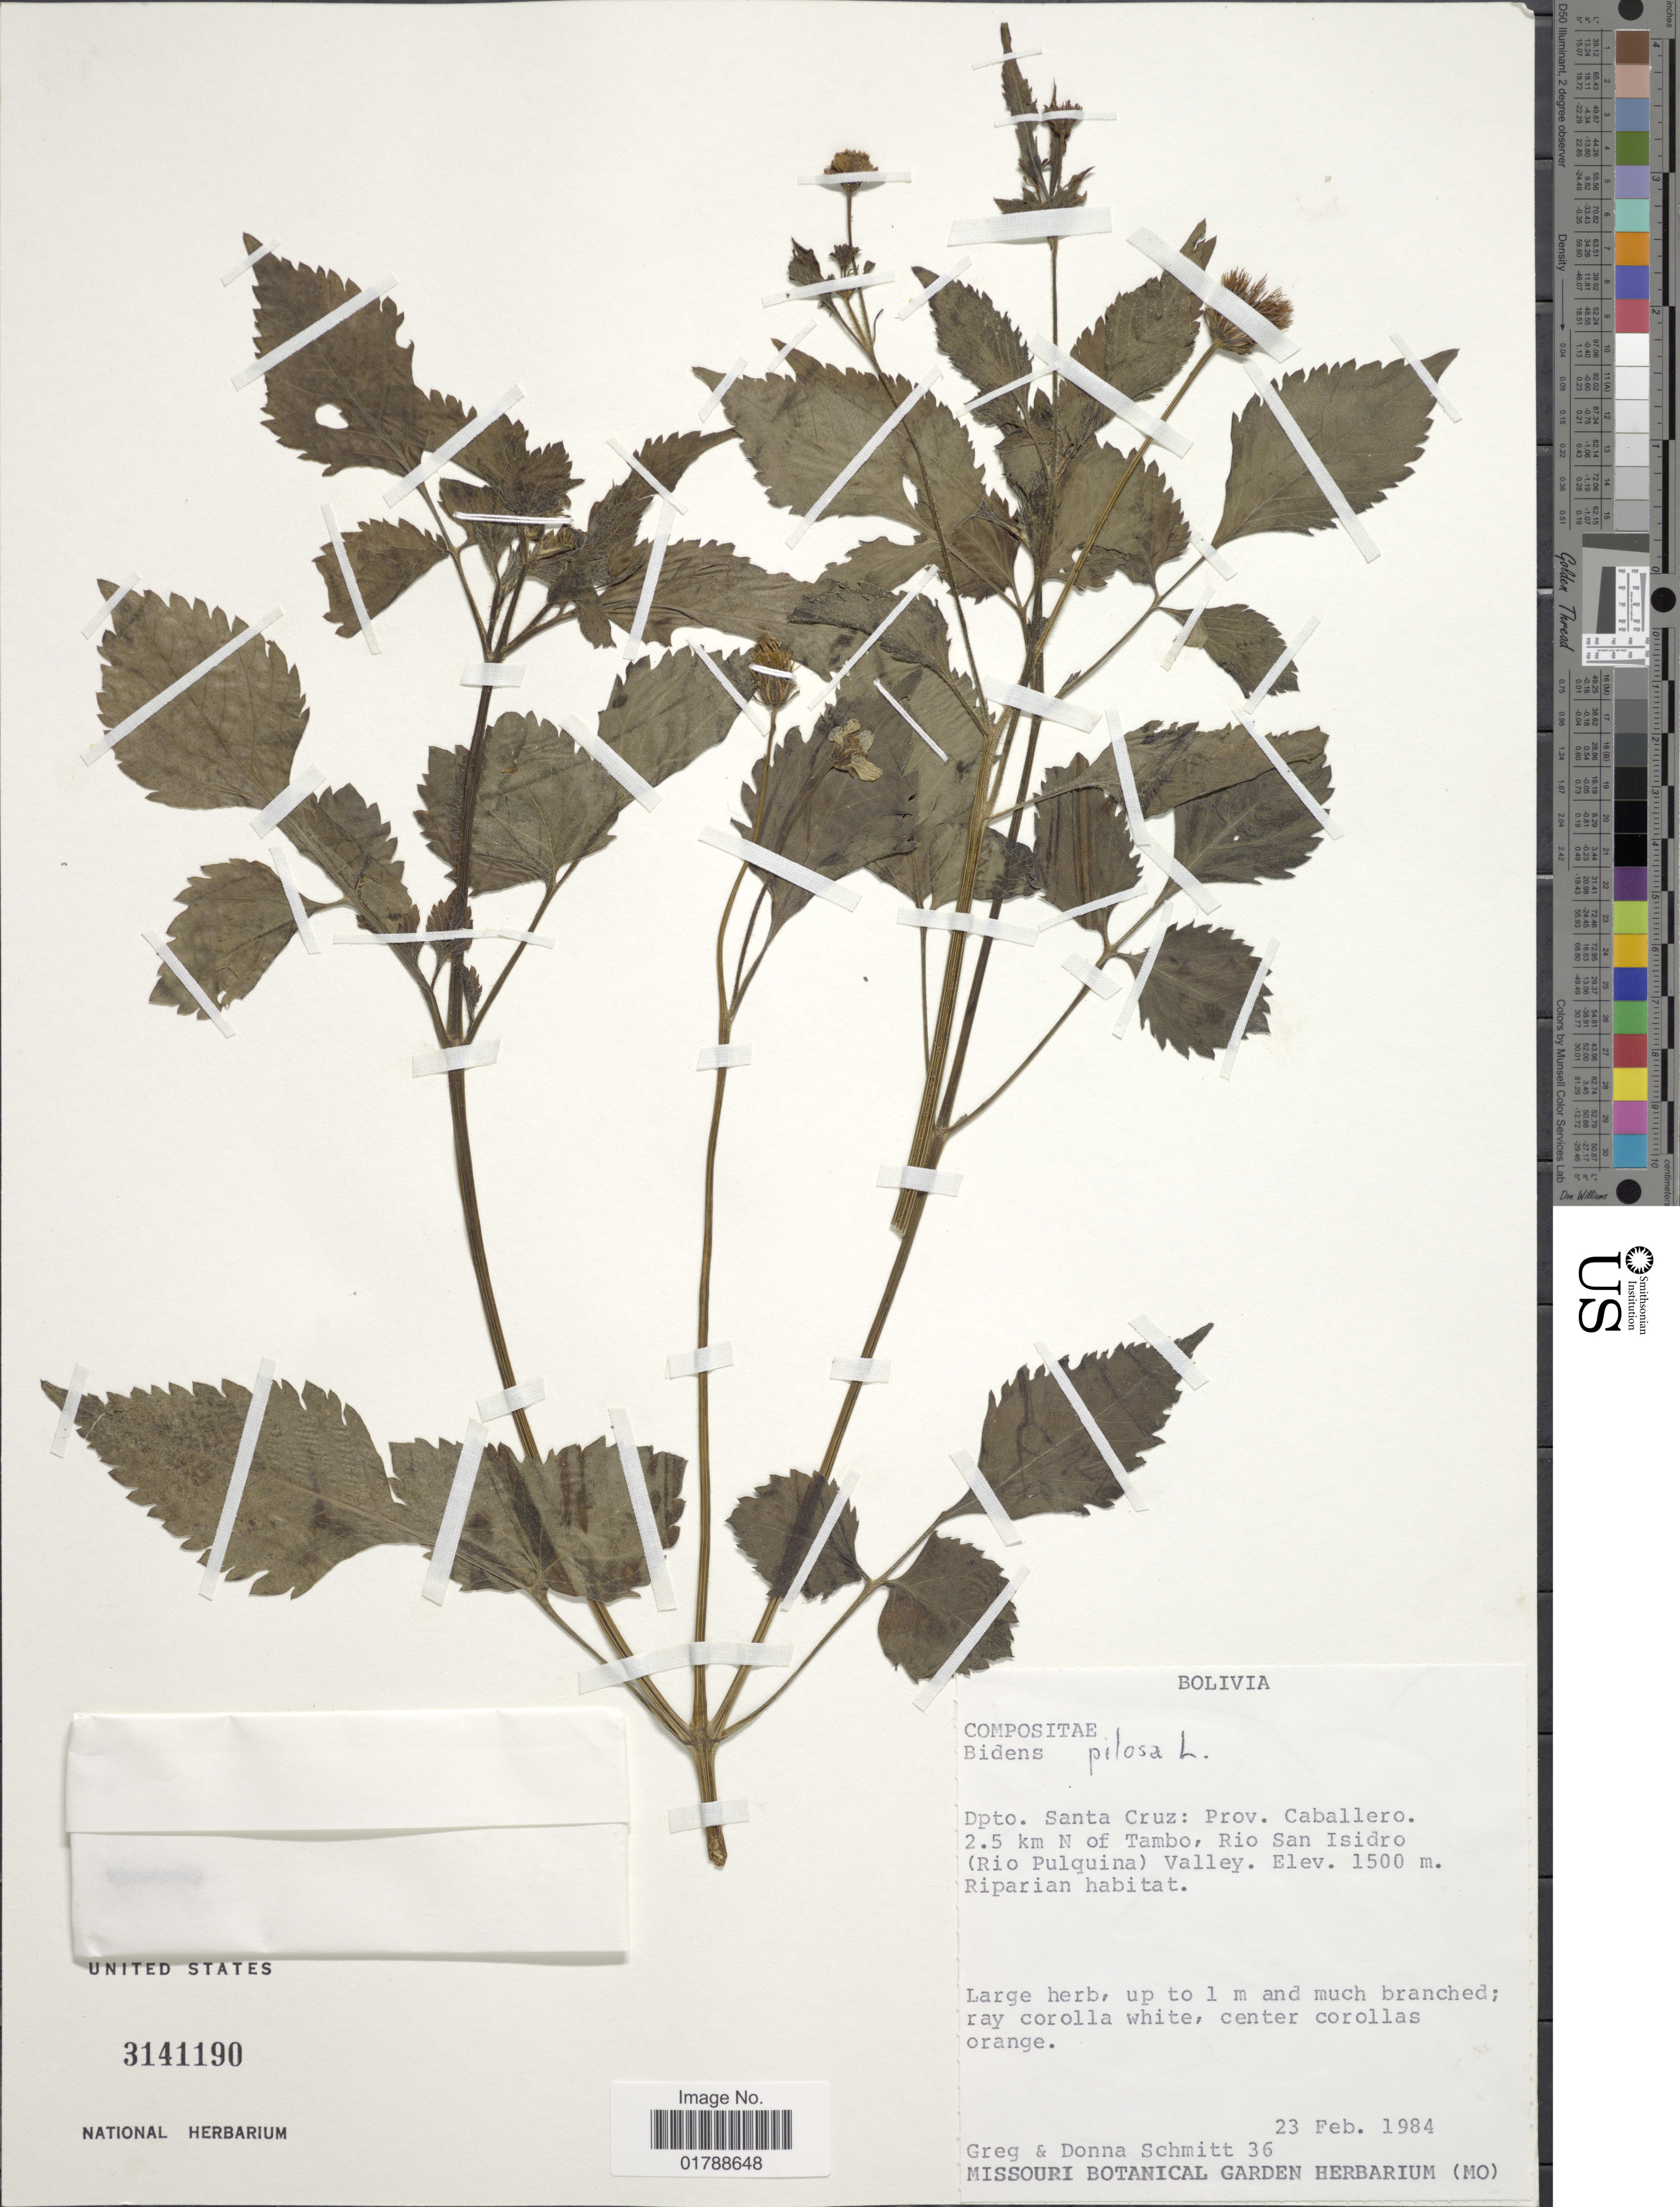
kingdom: Plantae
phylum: Tracheophyta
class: Magnoliopsida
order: Asterales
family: Asteraceae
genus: Bidens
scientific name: Bidens pilosa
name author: L.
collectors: G. Schmitt & D. Schmitt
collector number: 36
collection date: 1984-02-23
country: Bolivia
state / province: Santa Cruz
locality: Prov. Caballero. 2.5 km N of Tambo, Rio San Isidro (Rio Pulguina) Valley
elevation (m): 1500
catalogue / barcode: US 3141190